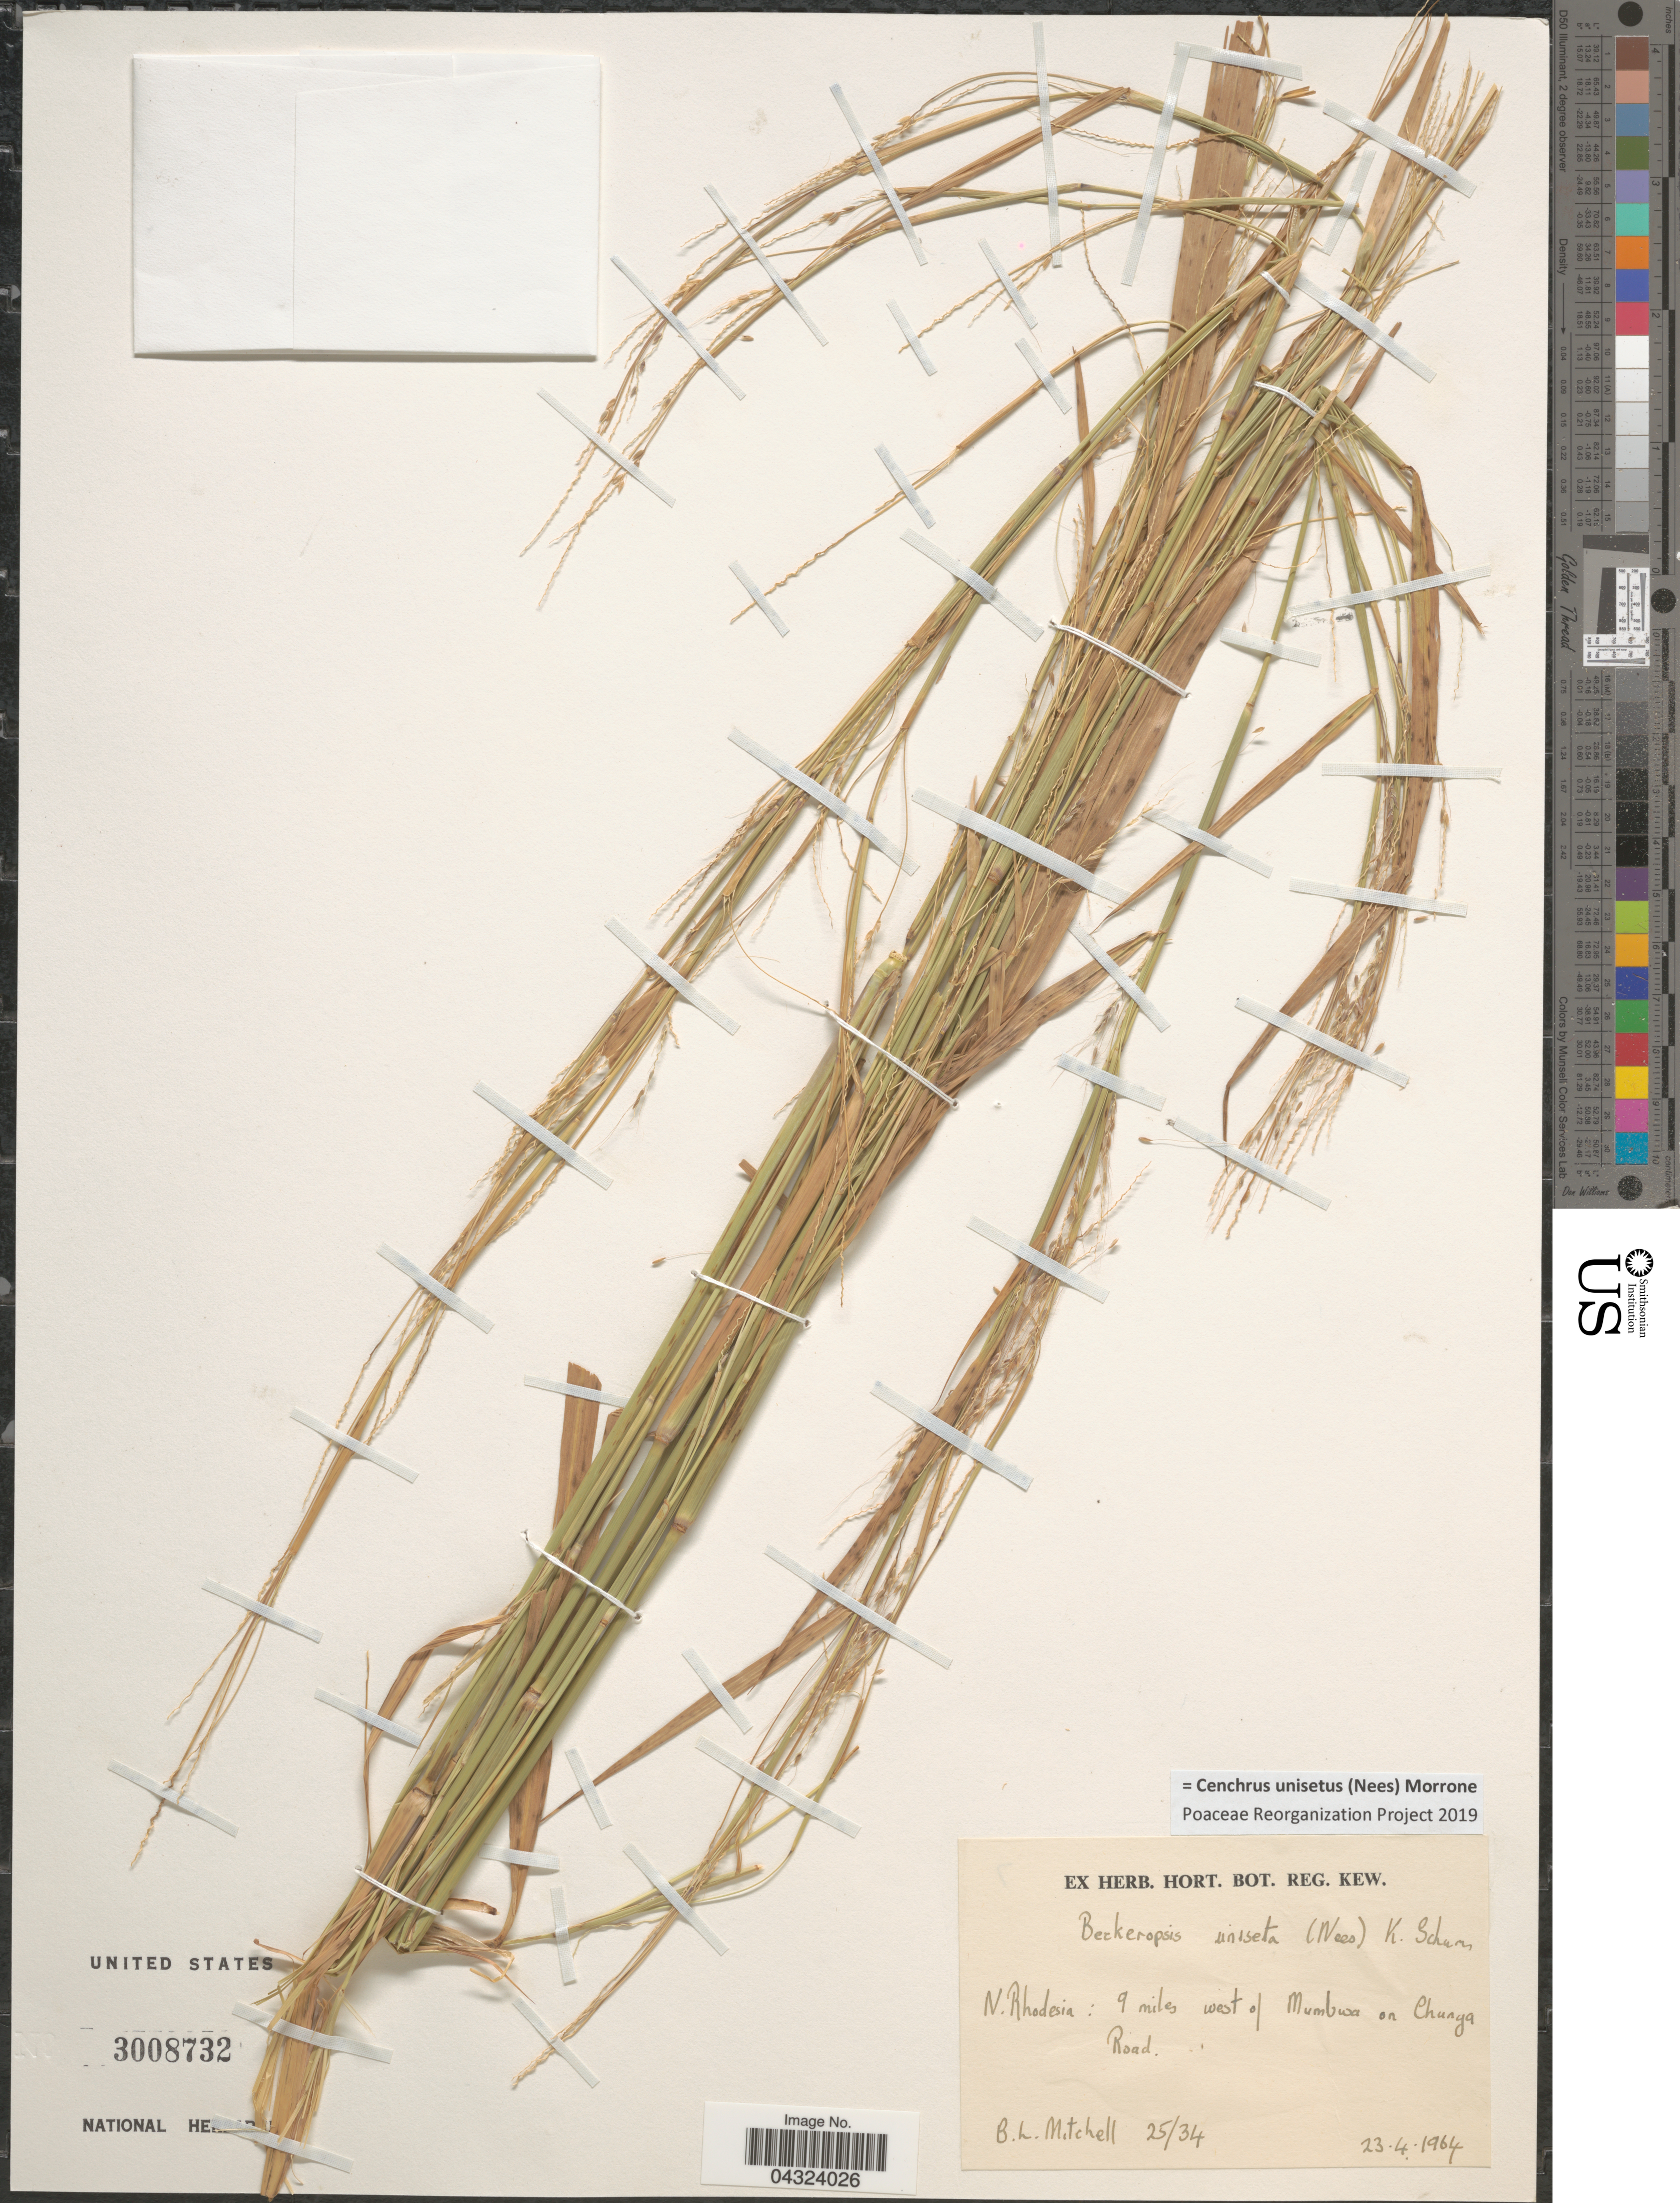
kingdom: Plantae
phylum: Tracheophyta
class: Liliopsida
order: Poales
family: Poaceae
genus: Cenchrus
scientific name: Cenchrus unisetus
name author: (Nees) Morrone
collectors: B. Mitchell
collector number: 25/34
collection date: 1964-04-23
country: Zambia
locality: N. Rhodesia: 9 miles west of Mumbusa on Chunya Road.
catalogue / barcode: US 3008732